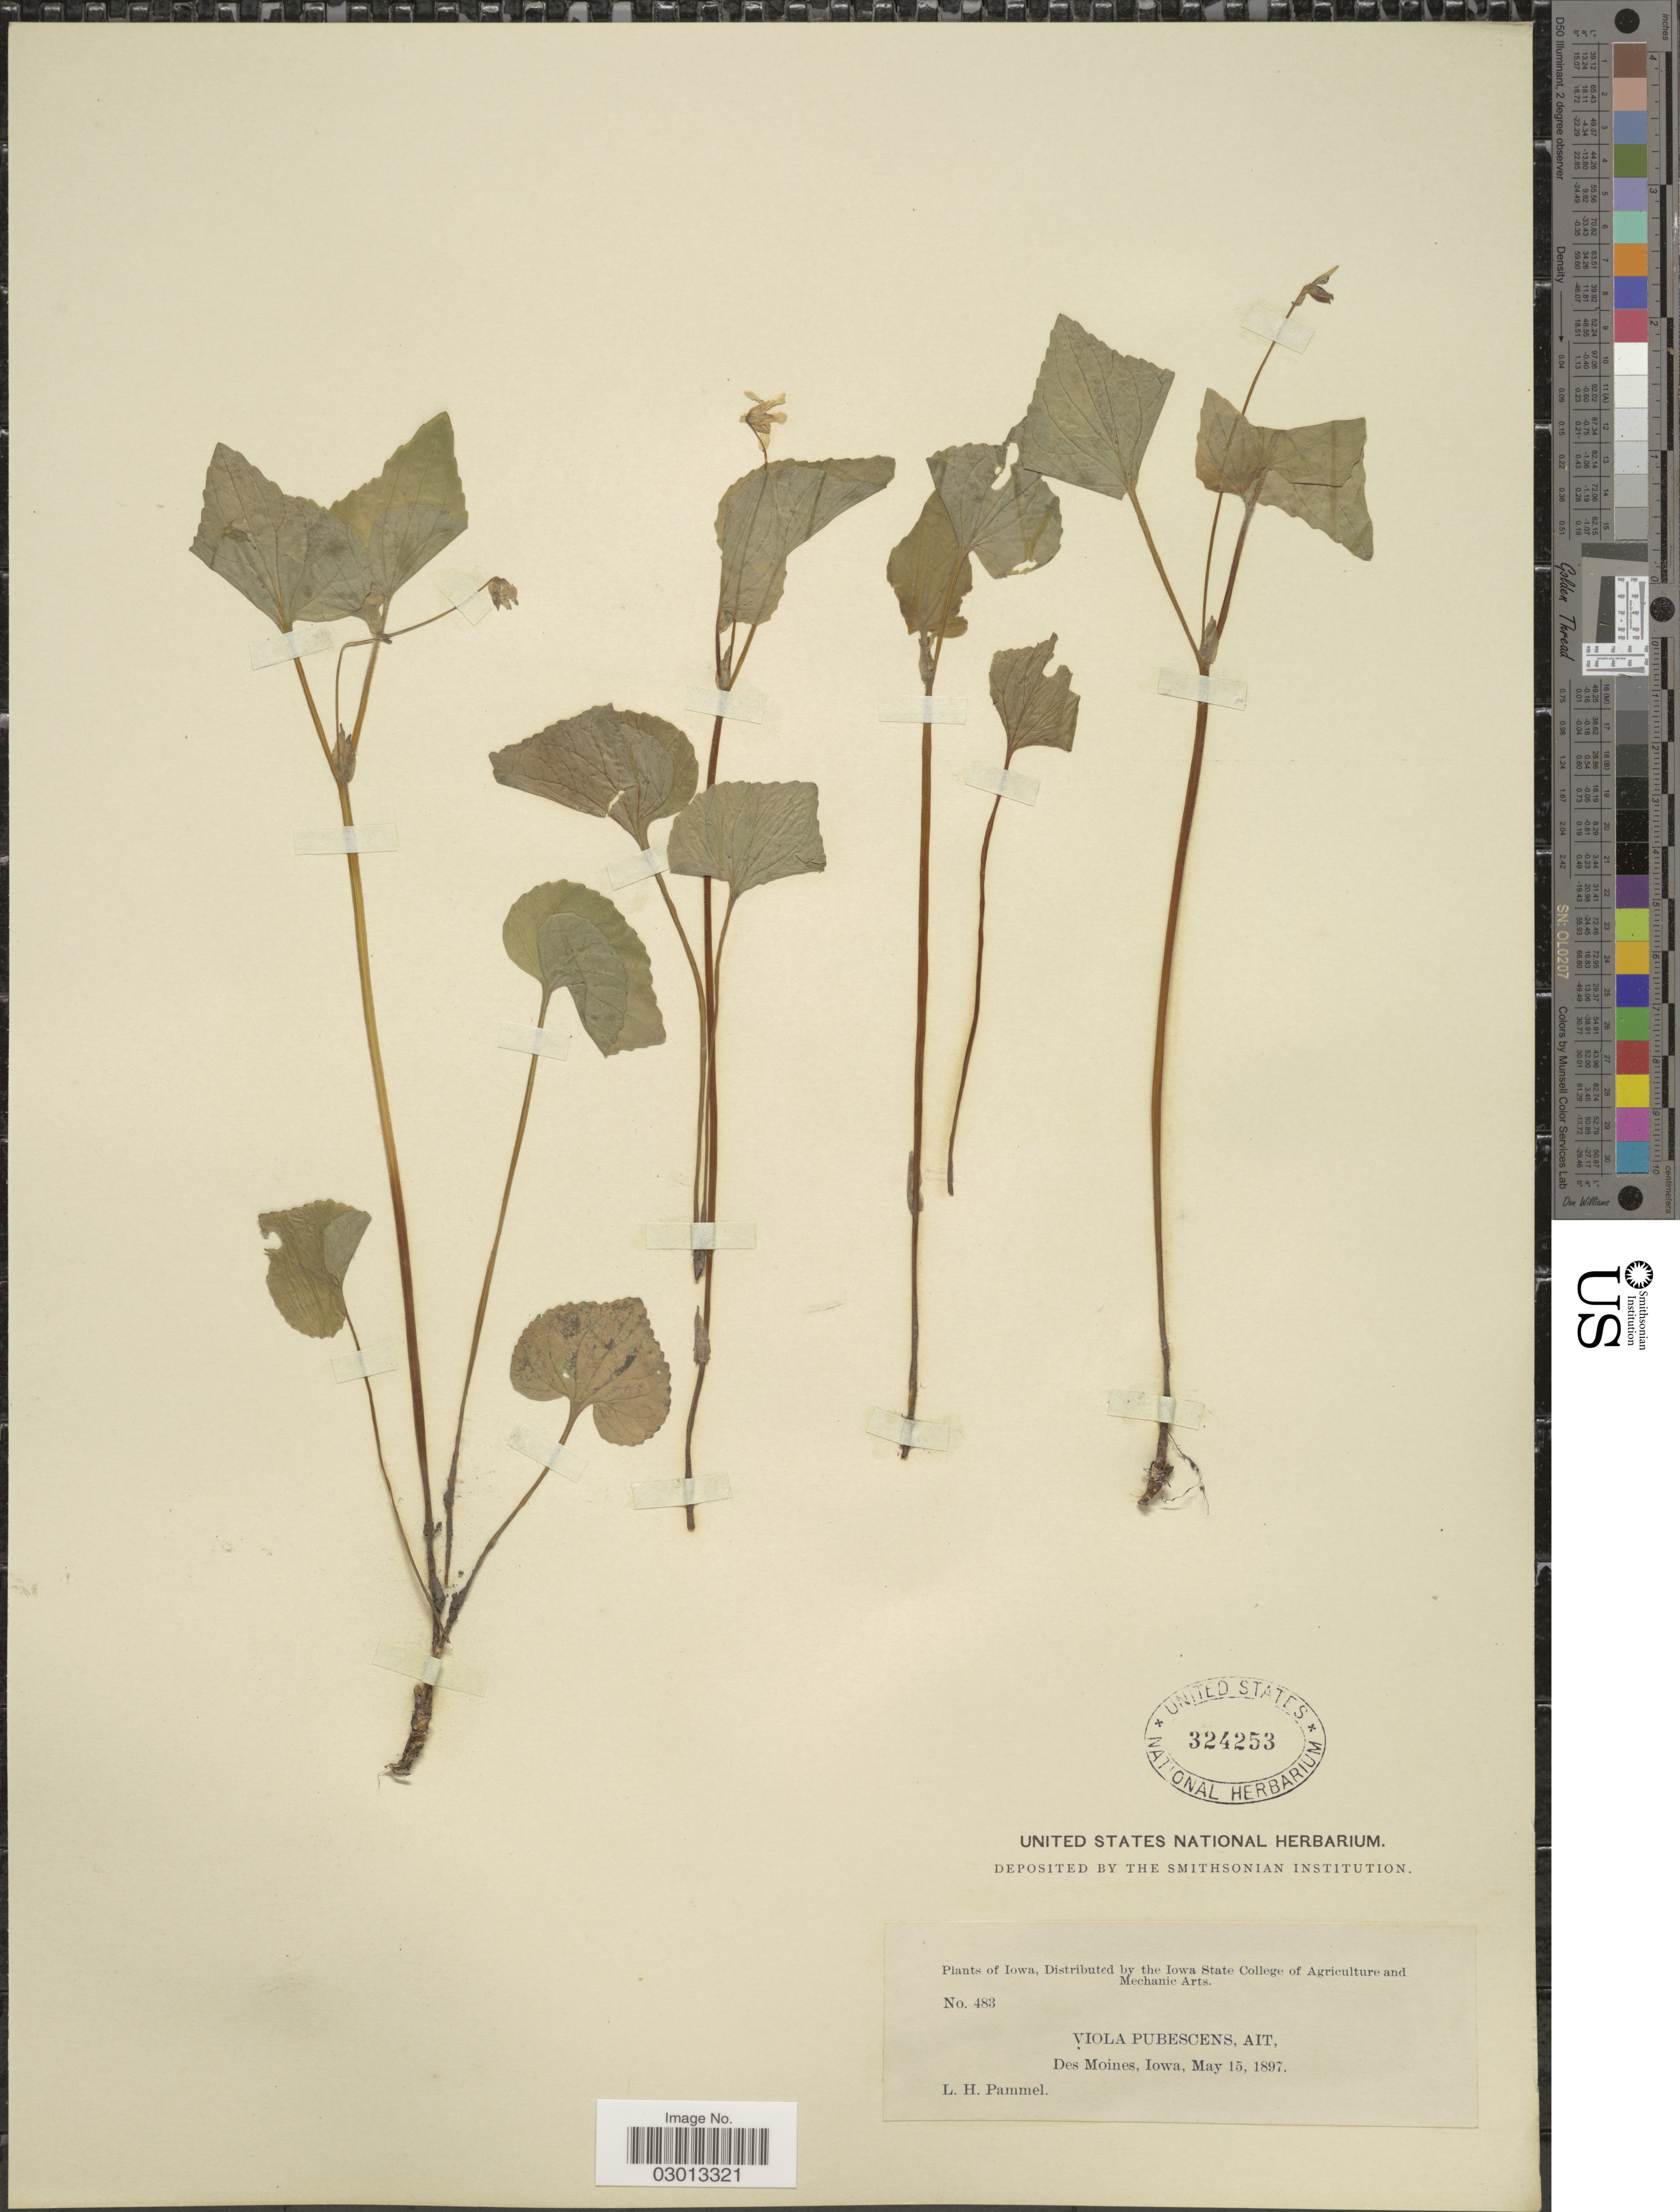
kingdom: Plantae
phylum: Tracheophyta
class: Magnoliopsida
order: Malpighiales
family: Violaceae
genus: Viola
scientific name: Viola pensylvanica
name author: Michx.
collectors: L. Pammel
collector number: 483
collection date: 1897-05-15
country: United States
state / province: Iowa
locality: Des Moines.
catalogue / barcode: US 324253